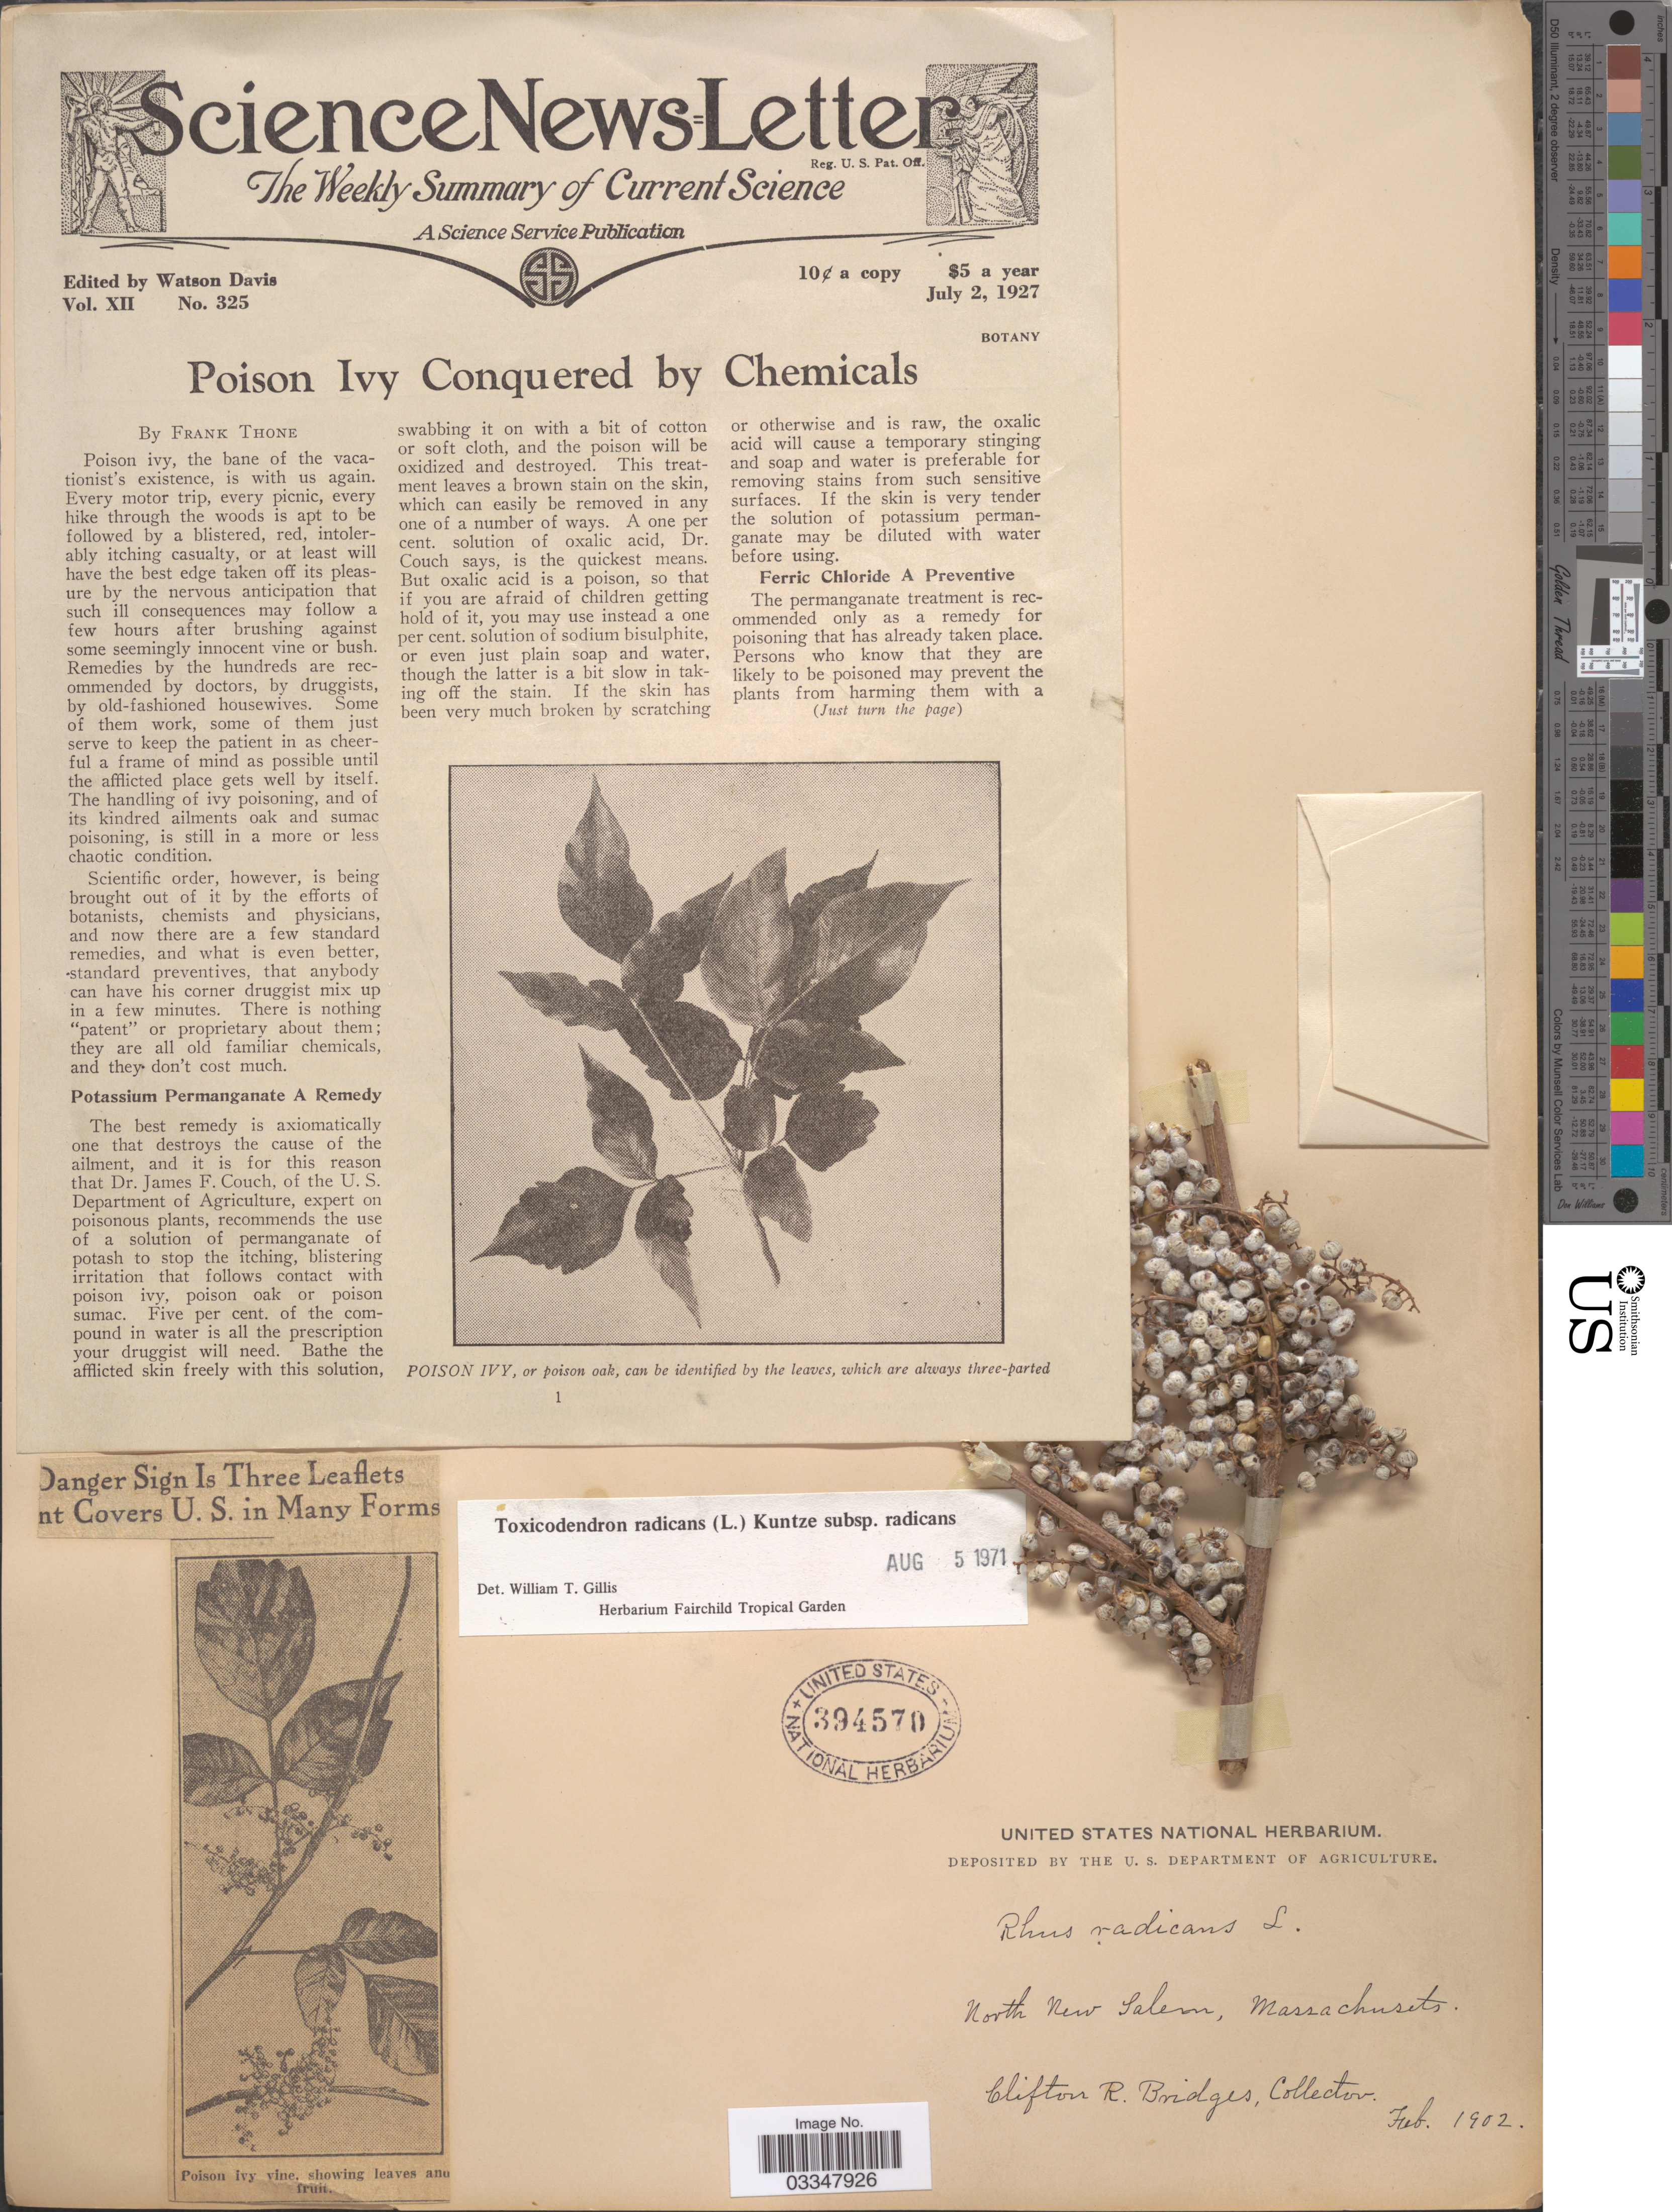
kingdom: Plantae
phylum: Tracheophyta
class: Magnoliopsida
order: Sapindales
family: Anacardiaceae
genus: Toxicodendron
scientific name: Toxicodendron radicans subsp. radicans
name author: (L.) Kuntze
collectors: C. Bridges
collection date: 1902-02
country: United States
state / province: Massachusetts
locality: North New Salem.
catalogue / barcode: US 394570